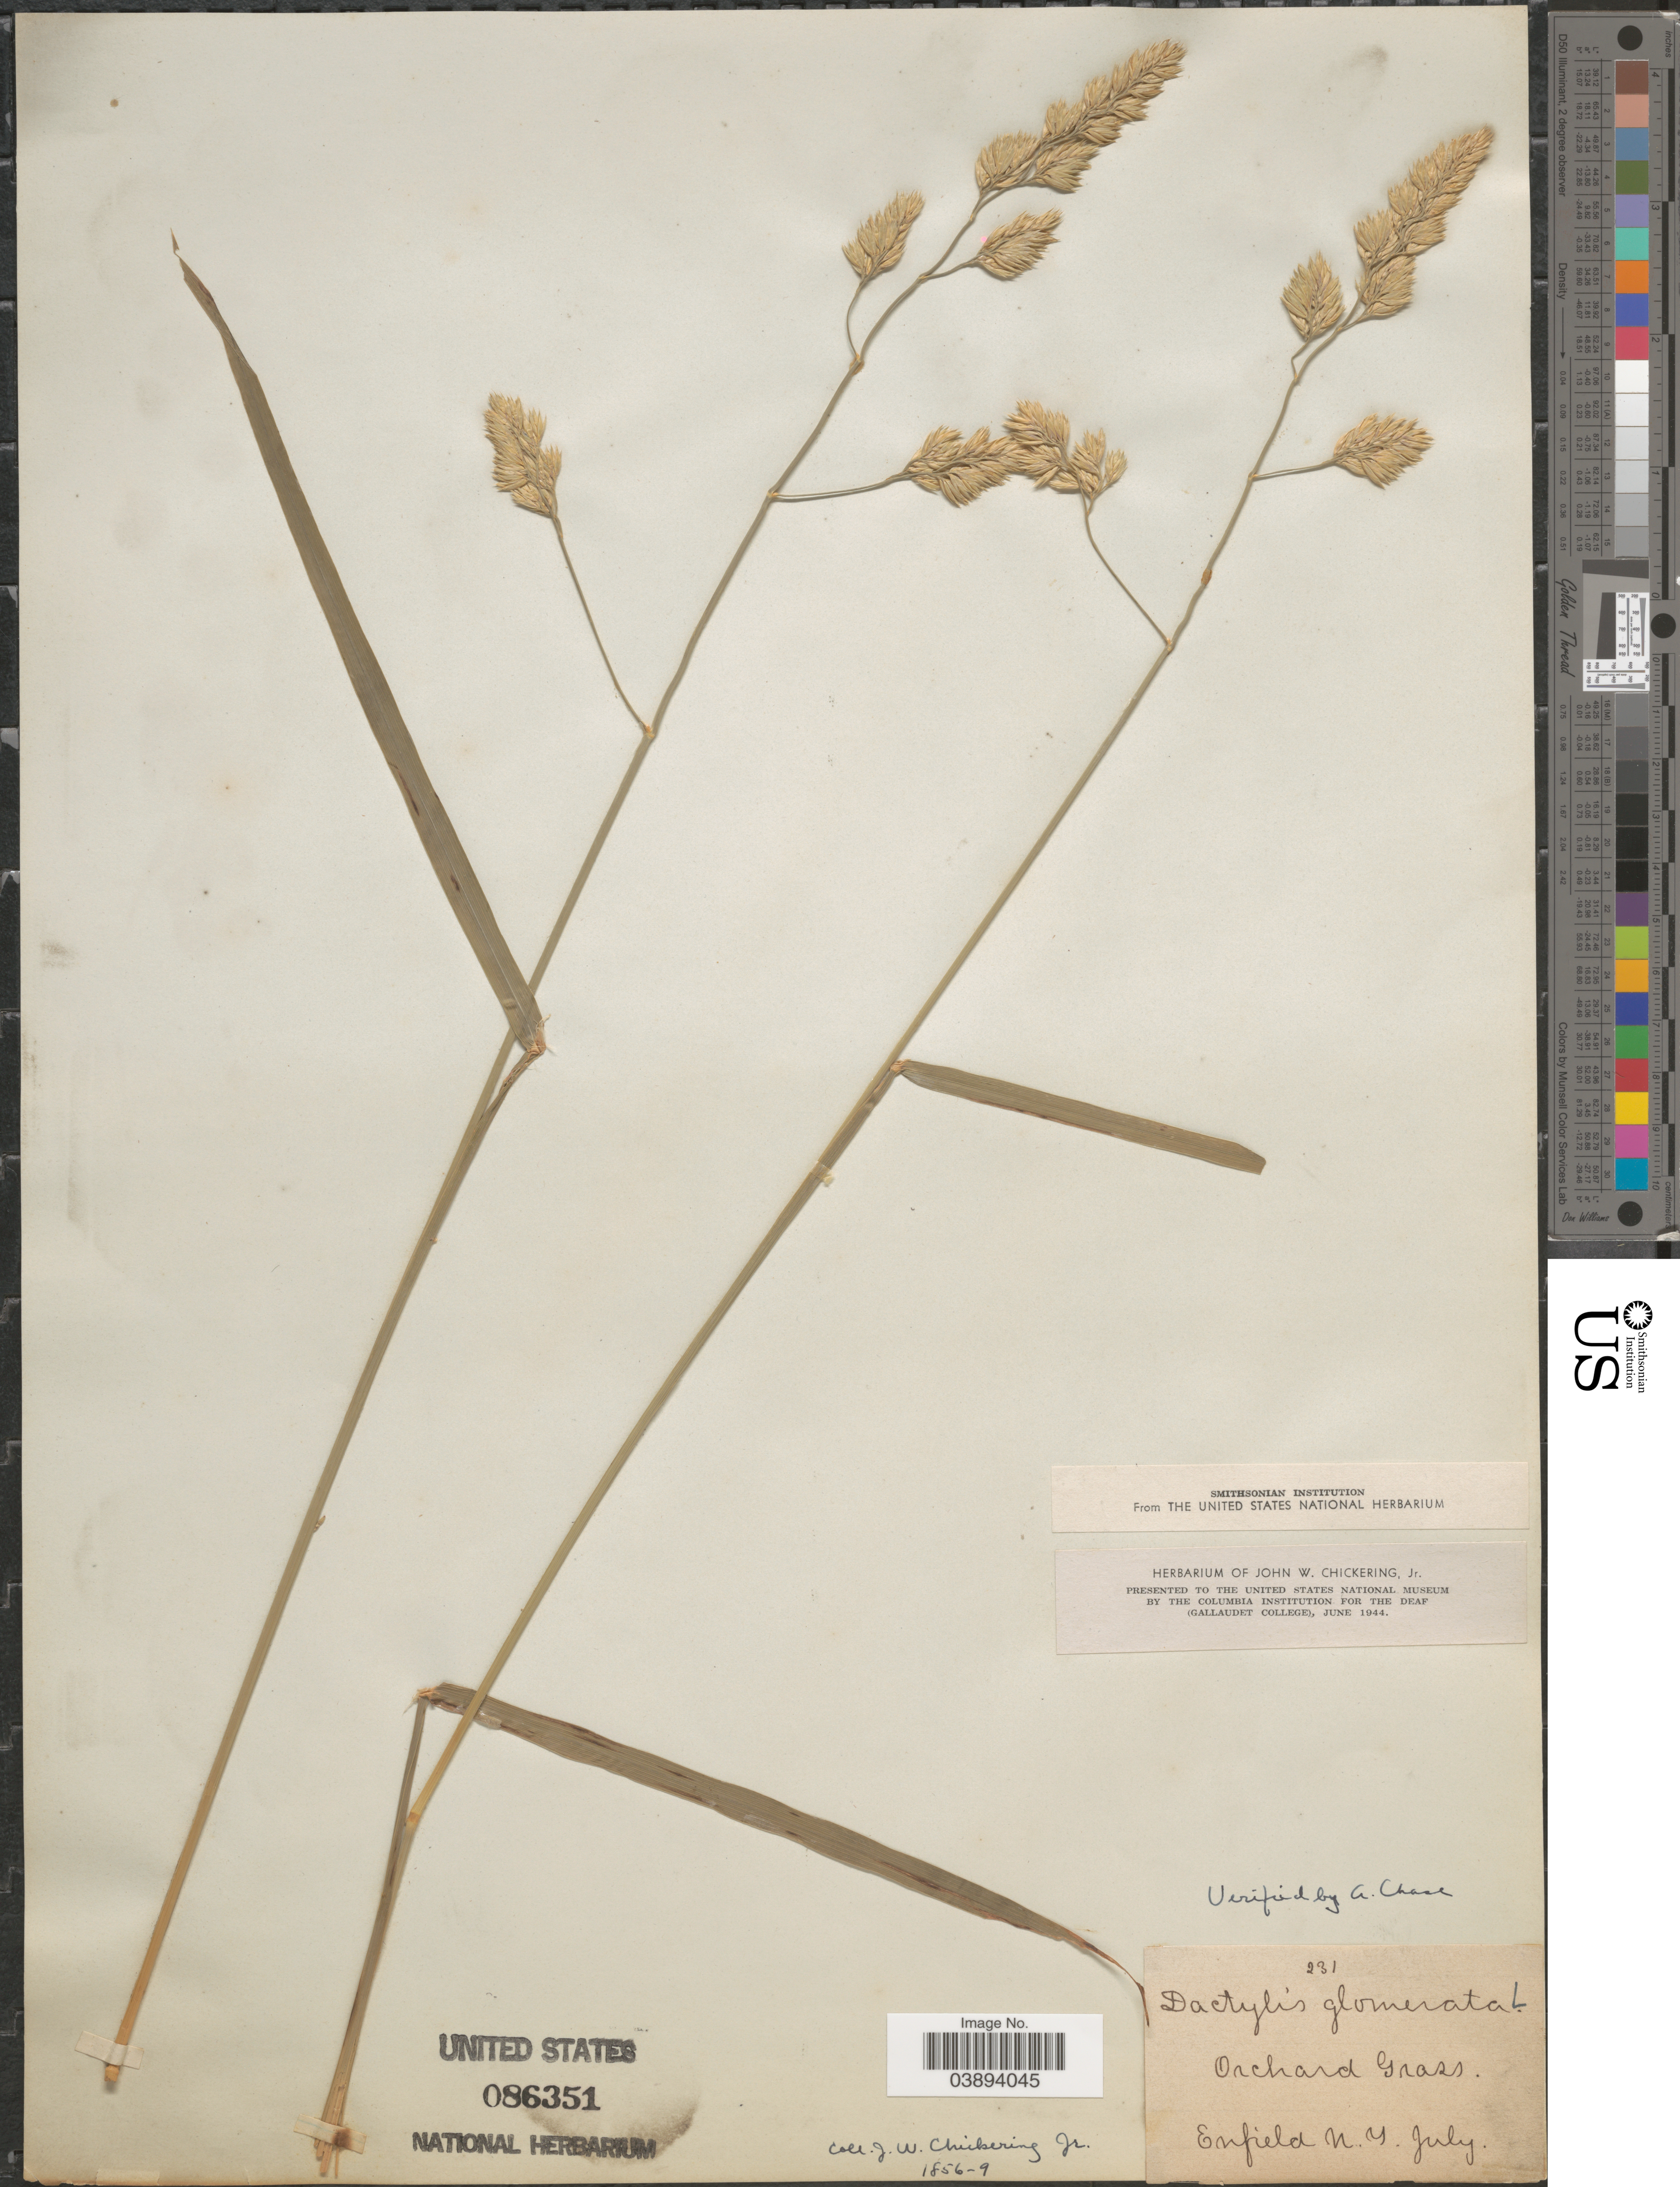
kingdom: Plantae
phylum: Tracheophyta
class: Liliopsida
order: Poales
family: Poaceae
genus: Dactylis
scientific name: Dactylis glomerata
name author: L.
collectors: J. W. Chickering Jr.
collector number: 231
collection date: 1856-07/1859-07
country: United States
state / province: New York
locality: Enfield.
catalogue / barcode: US 86351